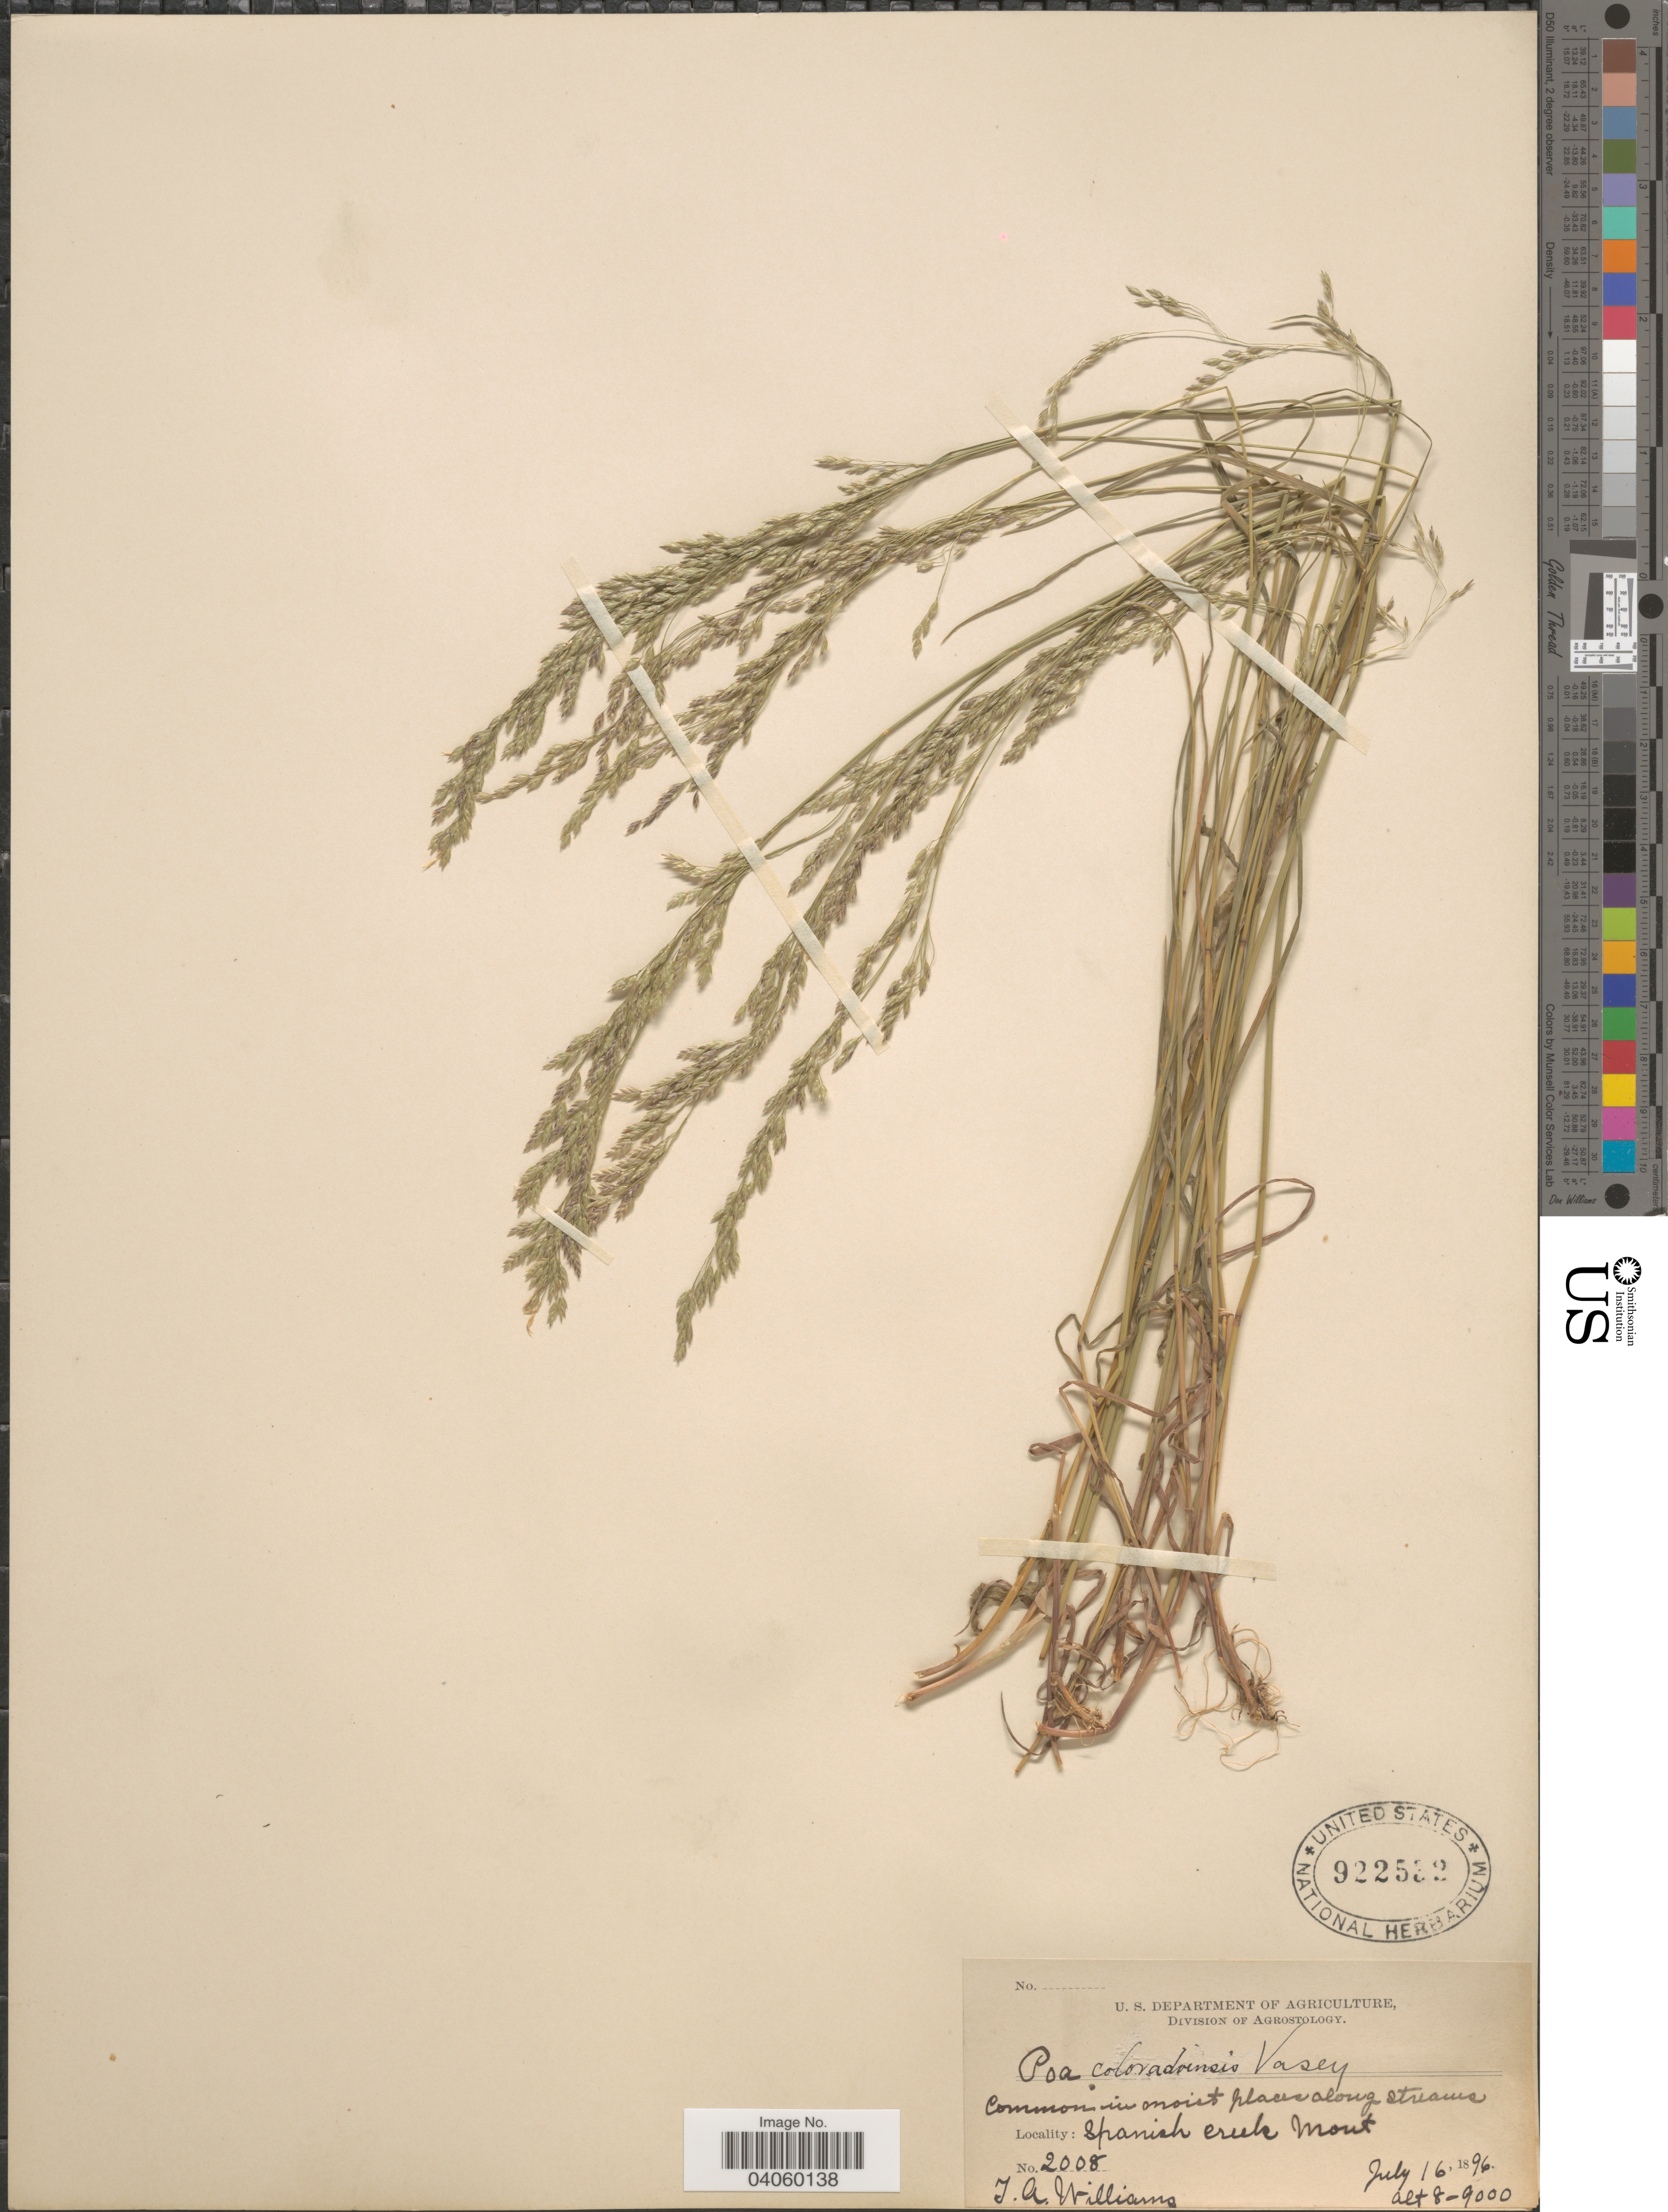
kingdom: Plantae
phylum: Tracheophyta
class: Liliopsida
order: Poales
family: Poaceae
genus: Poa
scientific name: Poa interior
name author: Rydb.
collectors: T. Williams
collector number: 2008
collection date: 1896-07-16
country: United States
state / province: Montana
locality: Along streams. Spanish Creek.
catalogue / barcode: US 922532